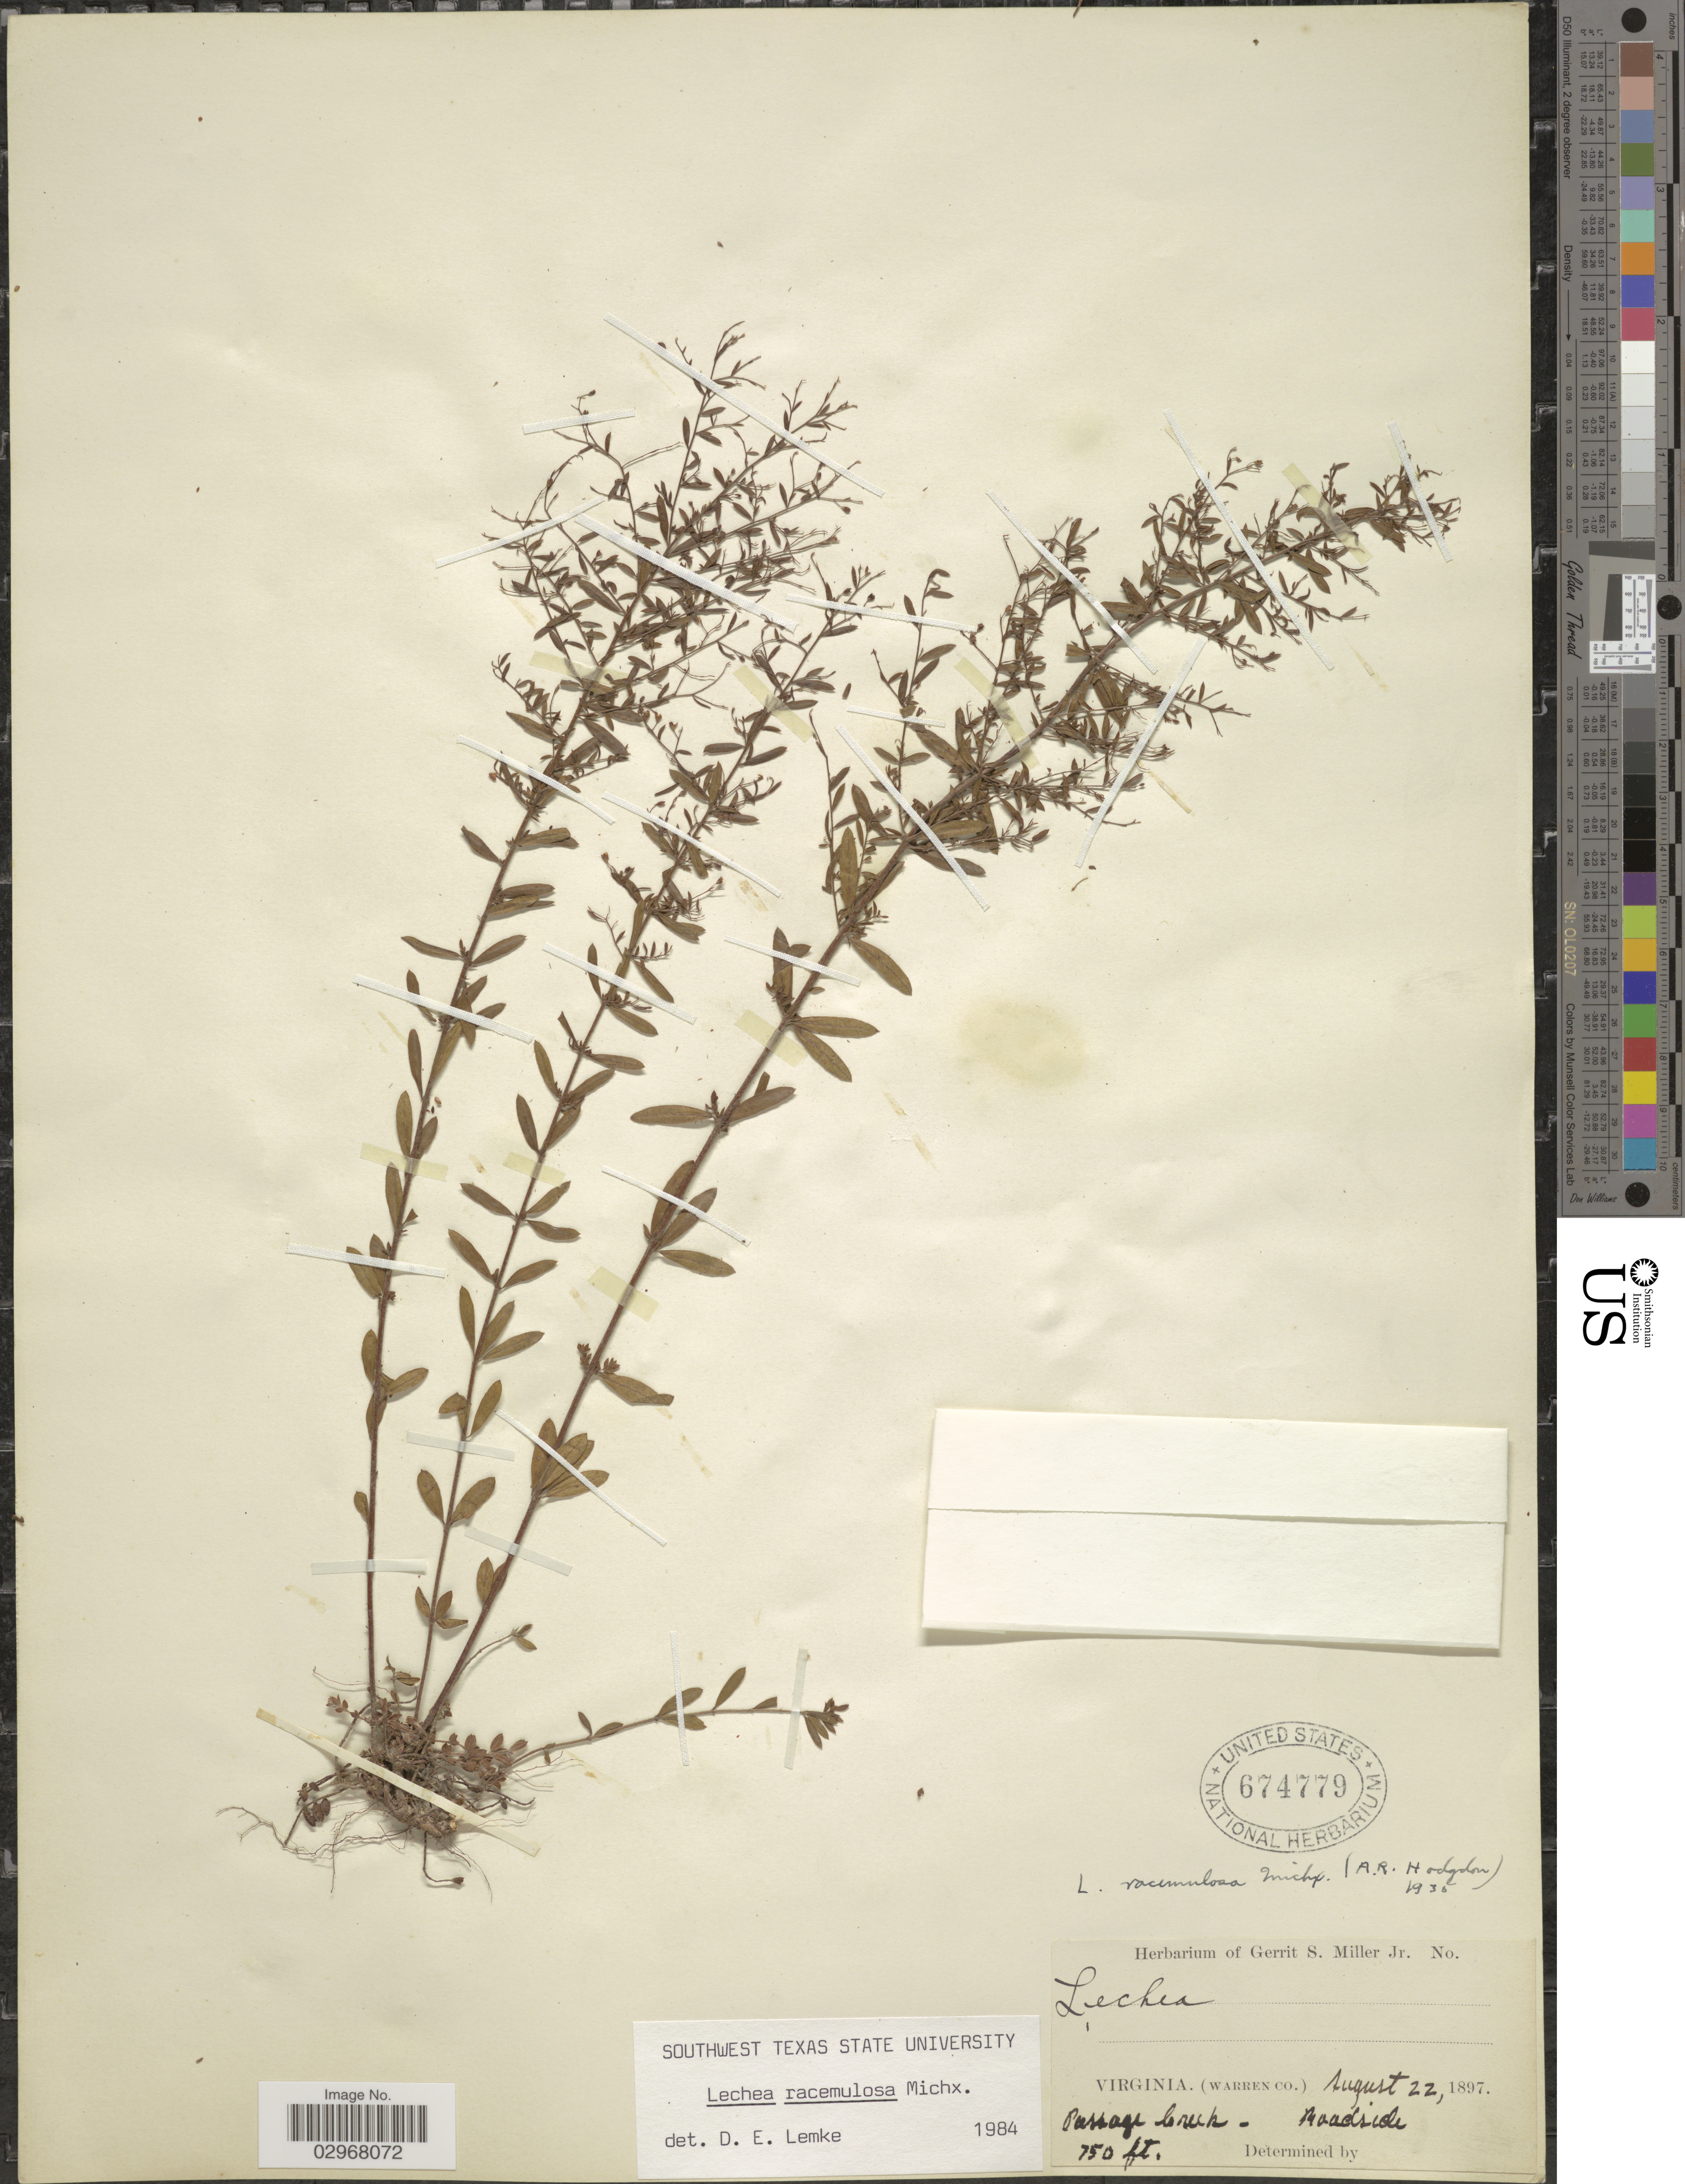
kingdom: Plantae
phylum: Tracheophyta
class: Magnoliopsida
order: Malvales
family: Cistaceae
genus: Lechea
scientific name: Lechea racemulosa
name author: Michx.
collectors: ex herb. Gerrit S. Miller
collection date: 1897-08-22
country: United States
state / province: Virginia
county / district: Warren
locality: Passage Creek.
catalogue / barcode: US 674779